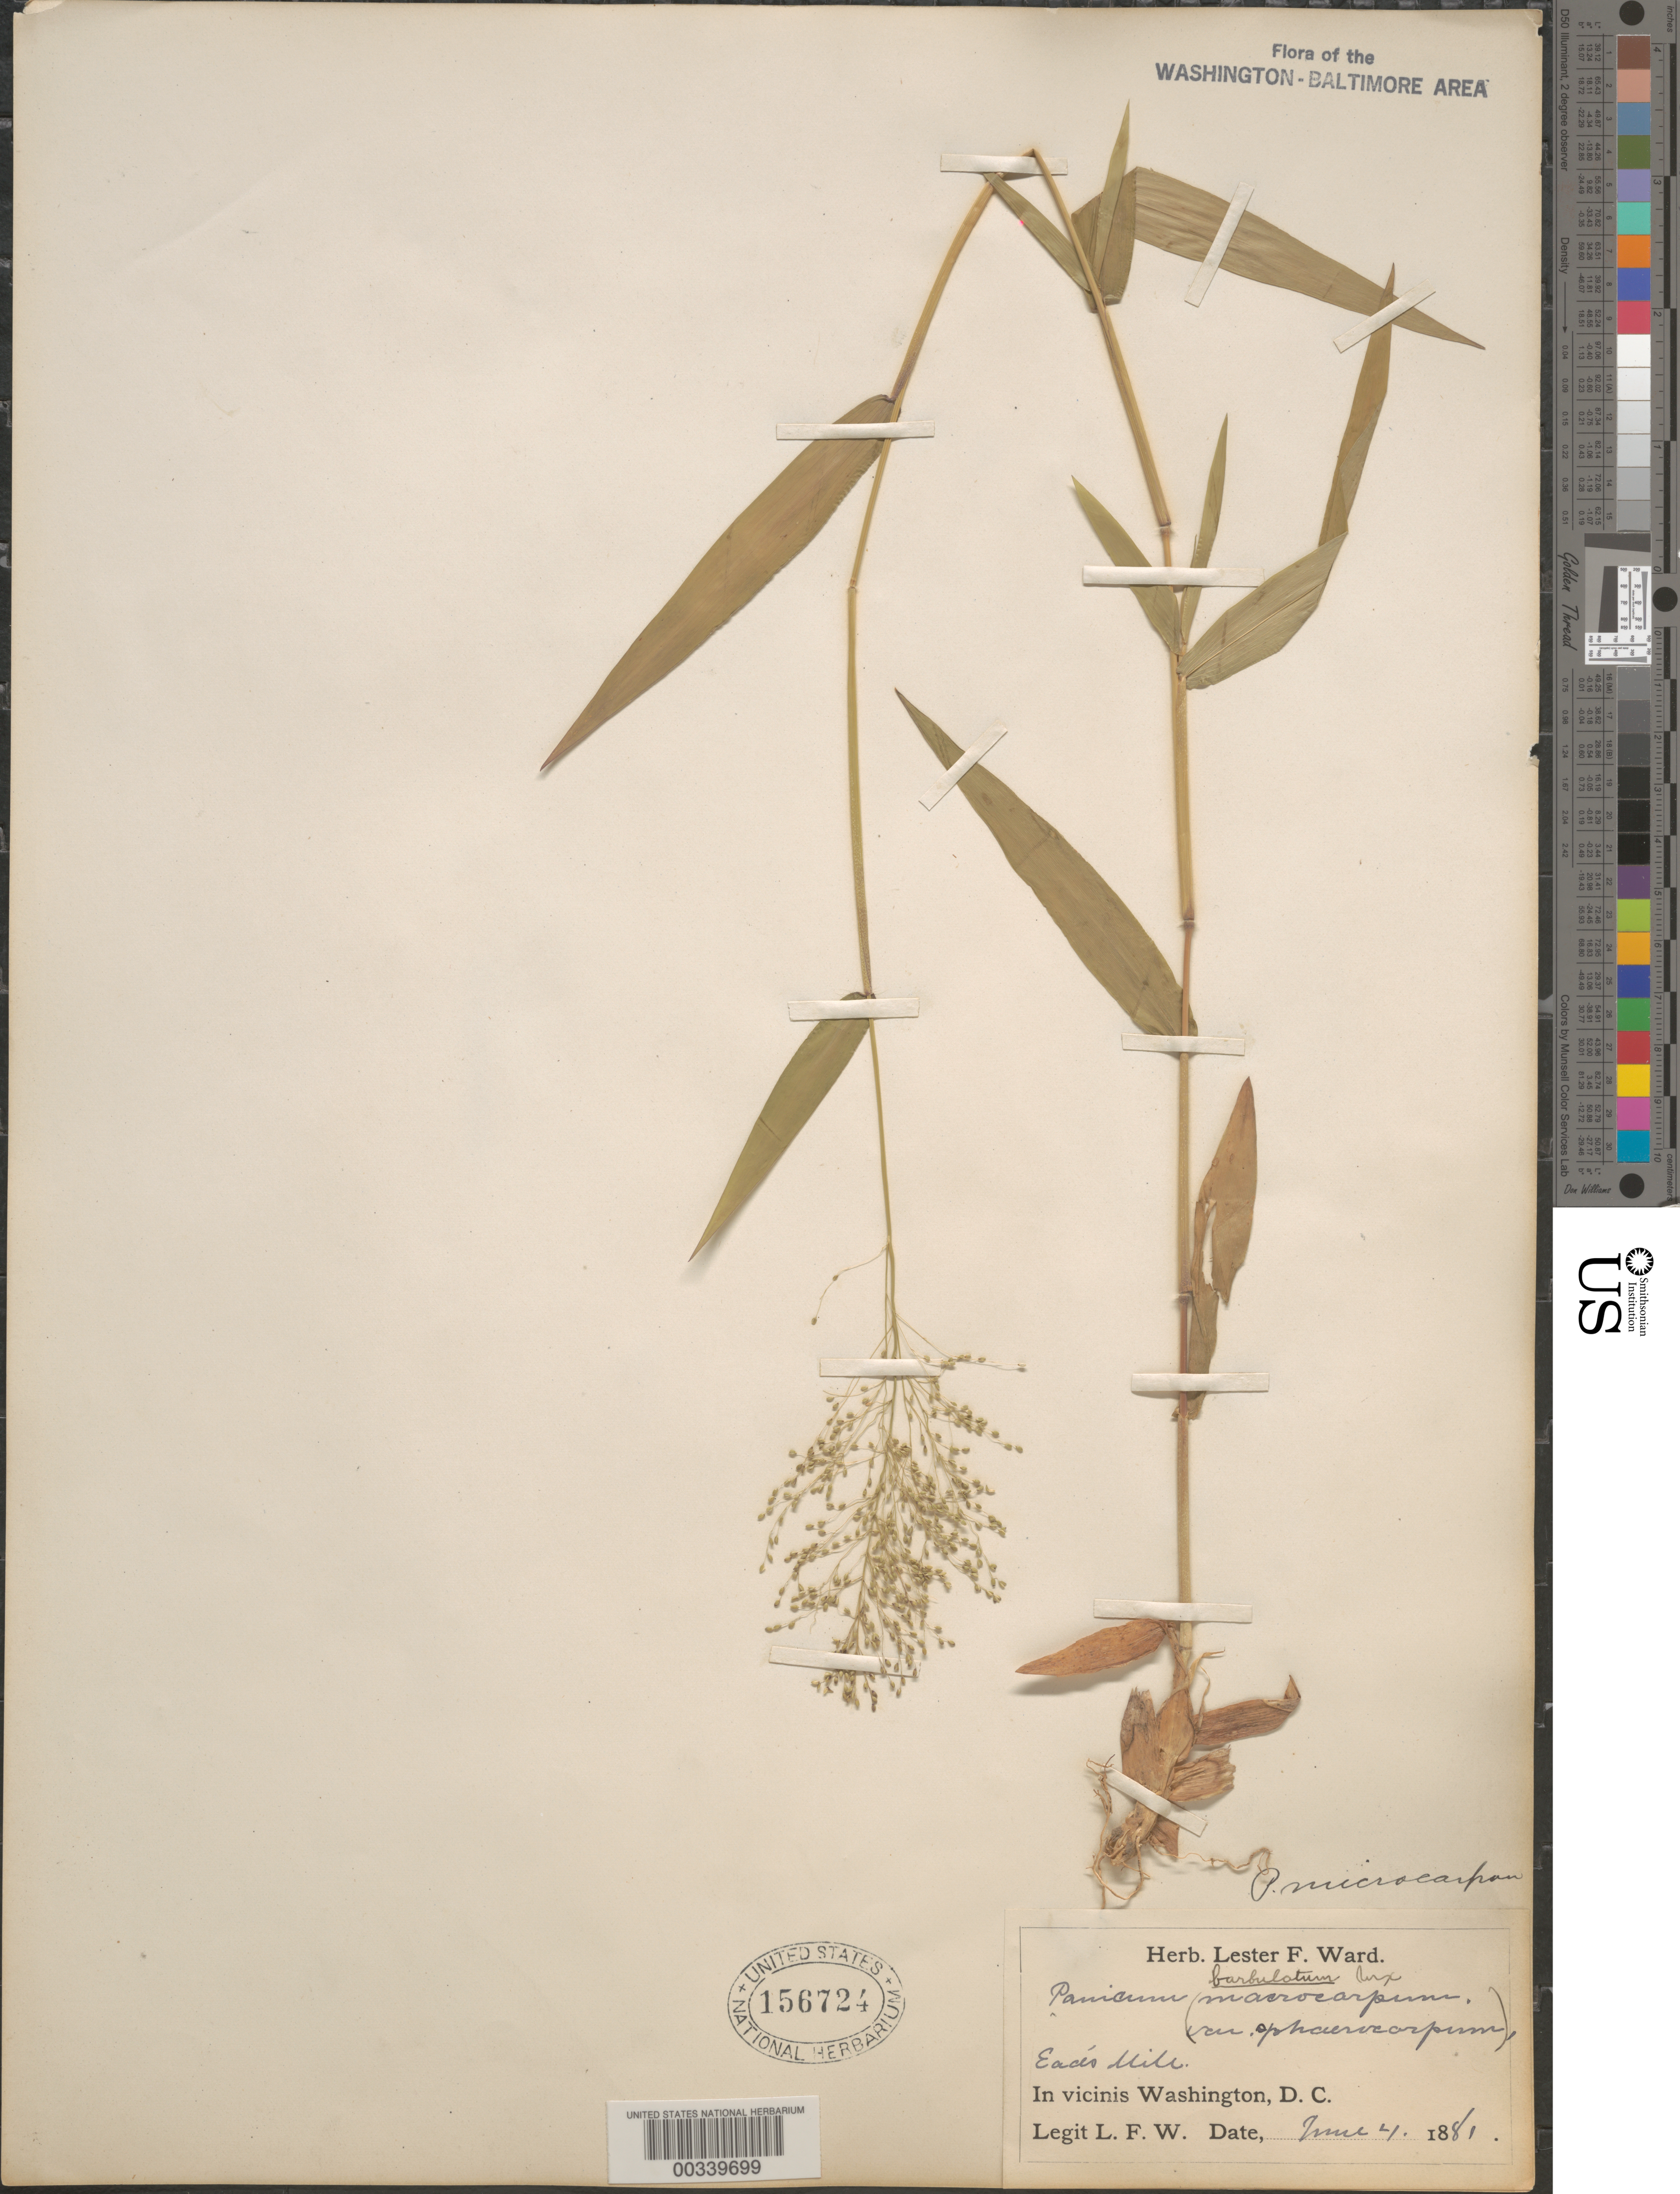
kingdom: Plantae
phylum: Tracheophyta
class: Liliopsida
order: Poales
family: Poaceae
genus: Dichanthelium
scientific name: Dichanthelium dichotomum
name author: (L.) Gould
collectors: L. F. Ward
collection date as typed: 04 Jun 1881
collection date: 1881-06-04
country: United States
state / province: Maryland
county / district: Montgomery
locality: Ead's Mill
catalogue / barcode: US 156724